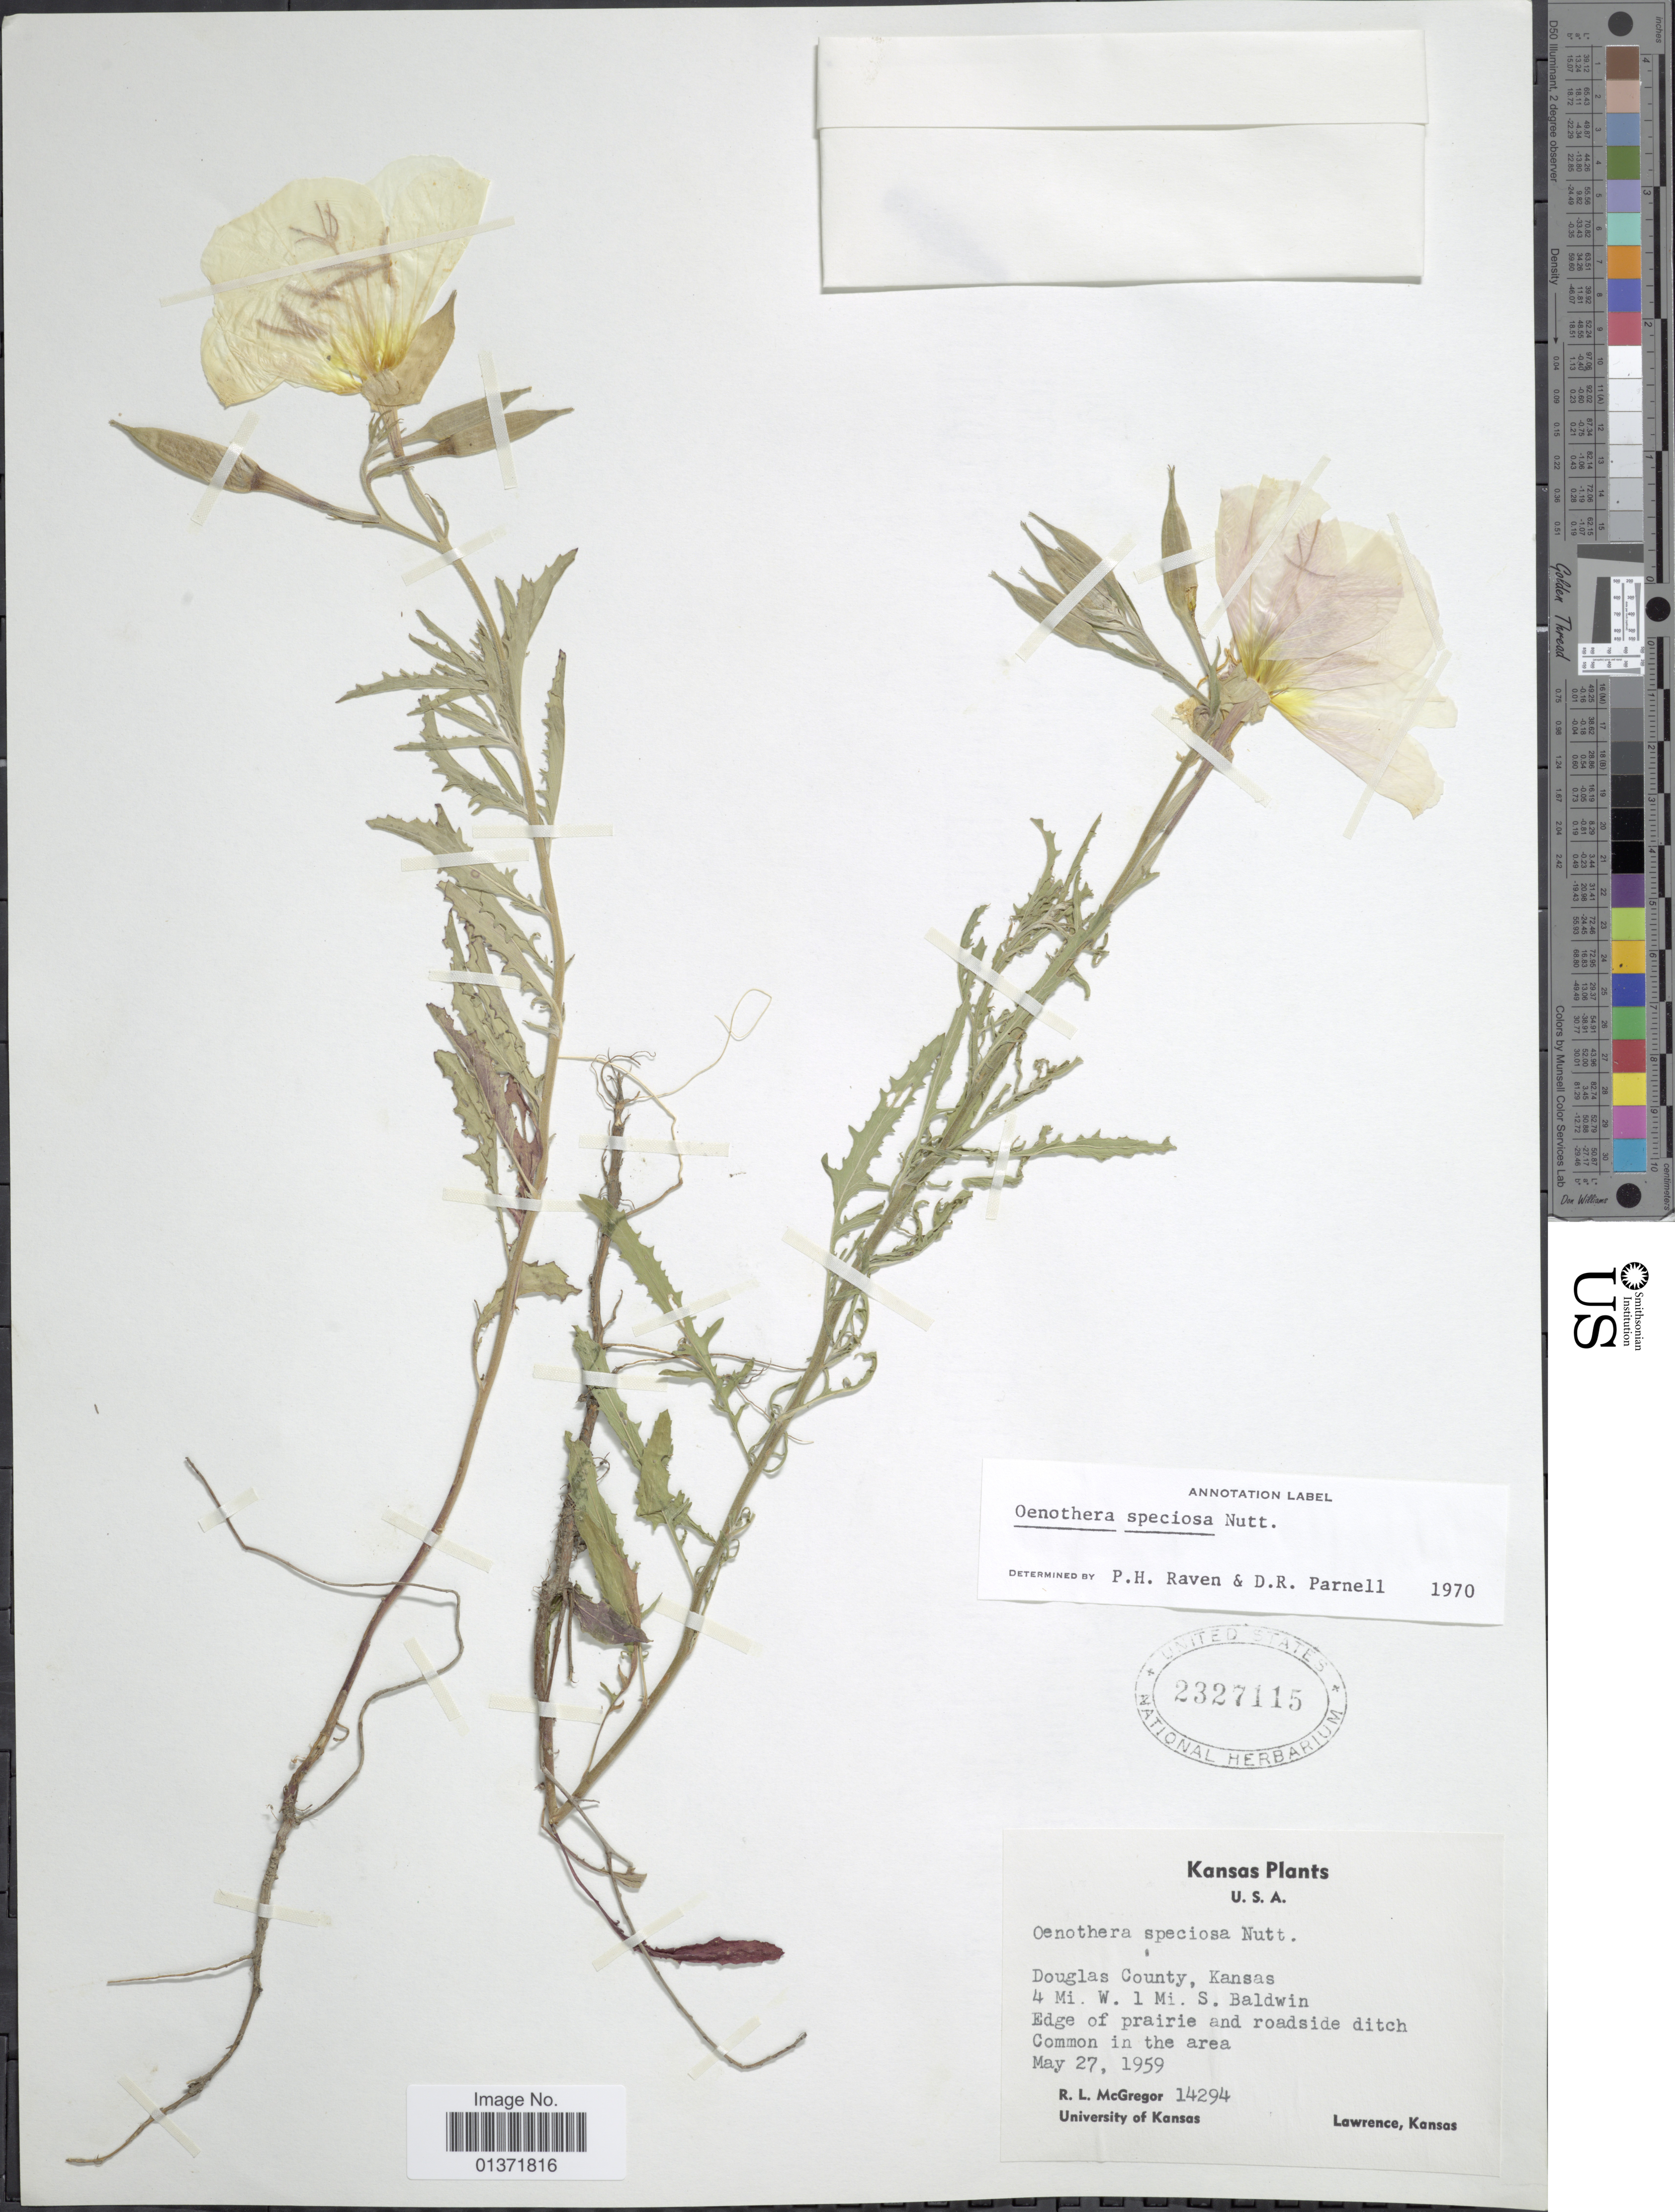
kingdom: Plantae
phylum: Tracheophyta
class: Magnoliopsida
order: Myrtales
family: Onagraceae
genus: Oenothera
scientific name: Oenothera speciosa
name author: Nutt.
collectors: R. McGregor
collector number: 14294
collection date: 1959-05-27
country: United States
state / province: Kansas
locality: Douglas County, 4 mi W. 1 mi. S. Baldwin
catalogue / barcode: US 2327115